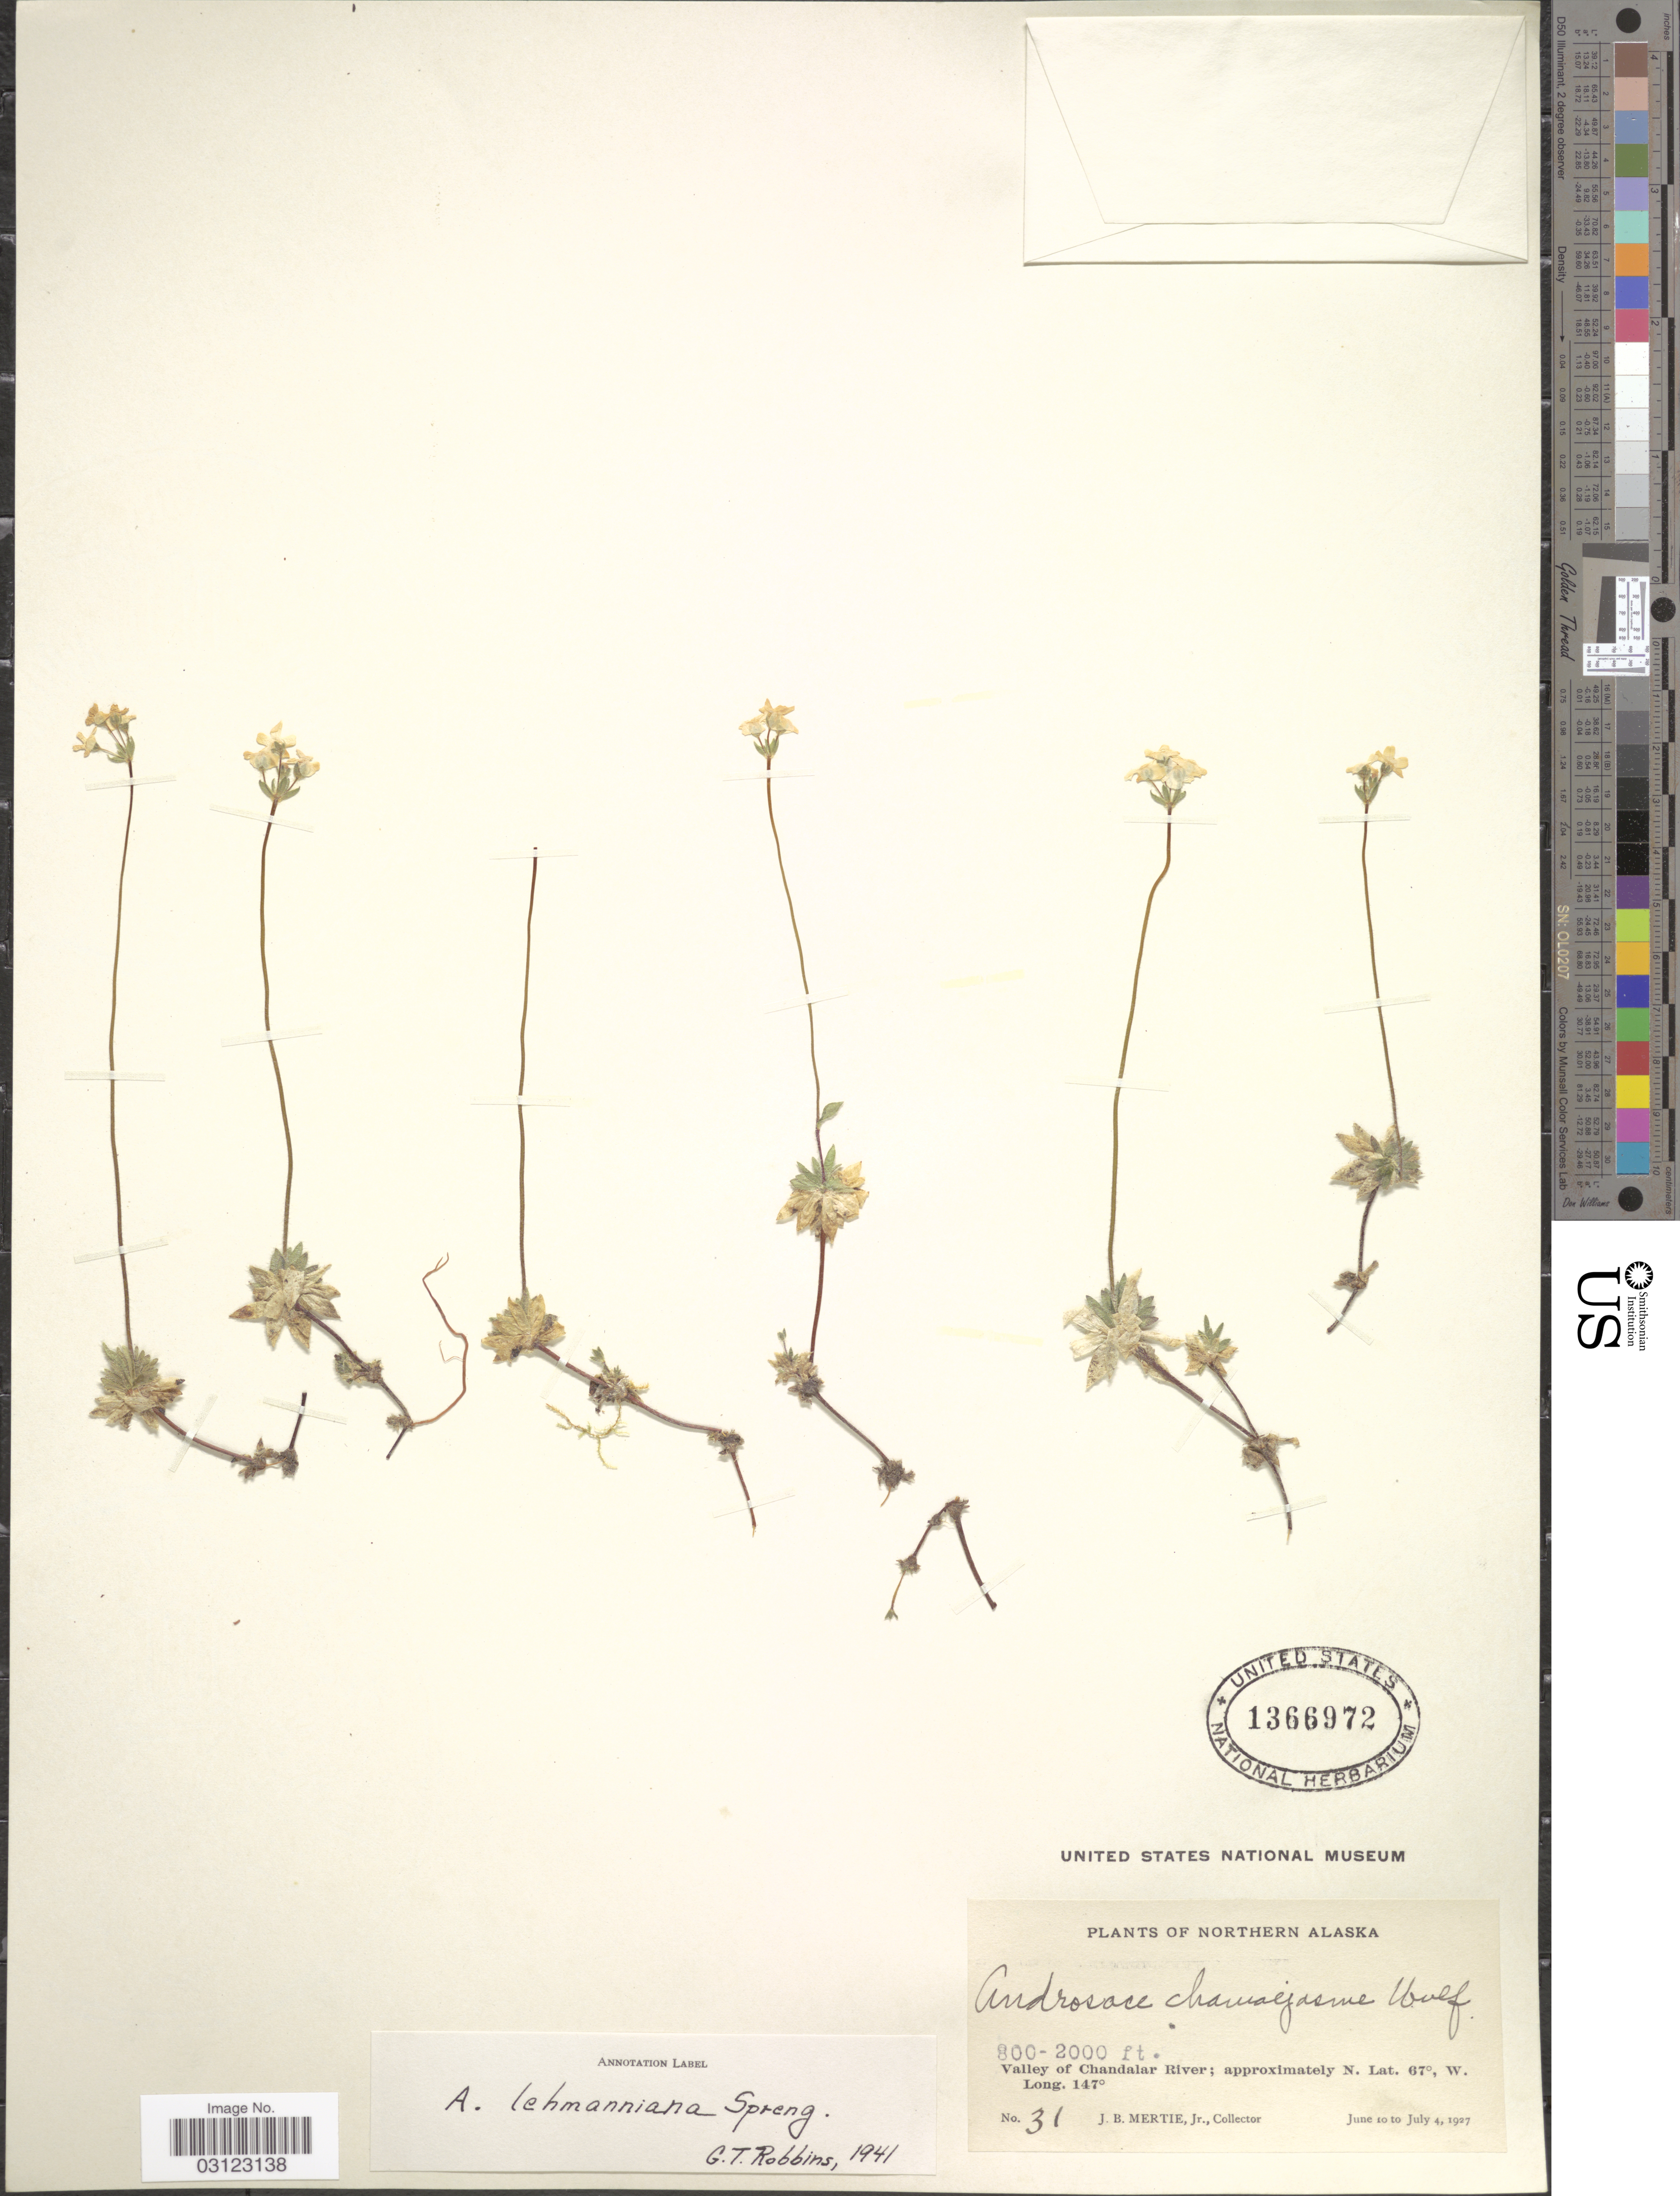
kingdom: Plantae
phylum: Tracheophyta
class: Magnoliopsida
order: Ericales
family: Primulaceae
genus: Androsace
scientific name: Androsace lehmanniana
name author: Spreng.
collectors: J. Mertie Jr.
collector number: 31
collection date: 1927-06-10/1927-07-04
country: United States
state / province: Alaska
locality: Northern Alaska. Valley of Chandalar River.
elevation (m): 244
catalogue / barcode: US 1366972